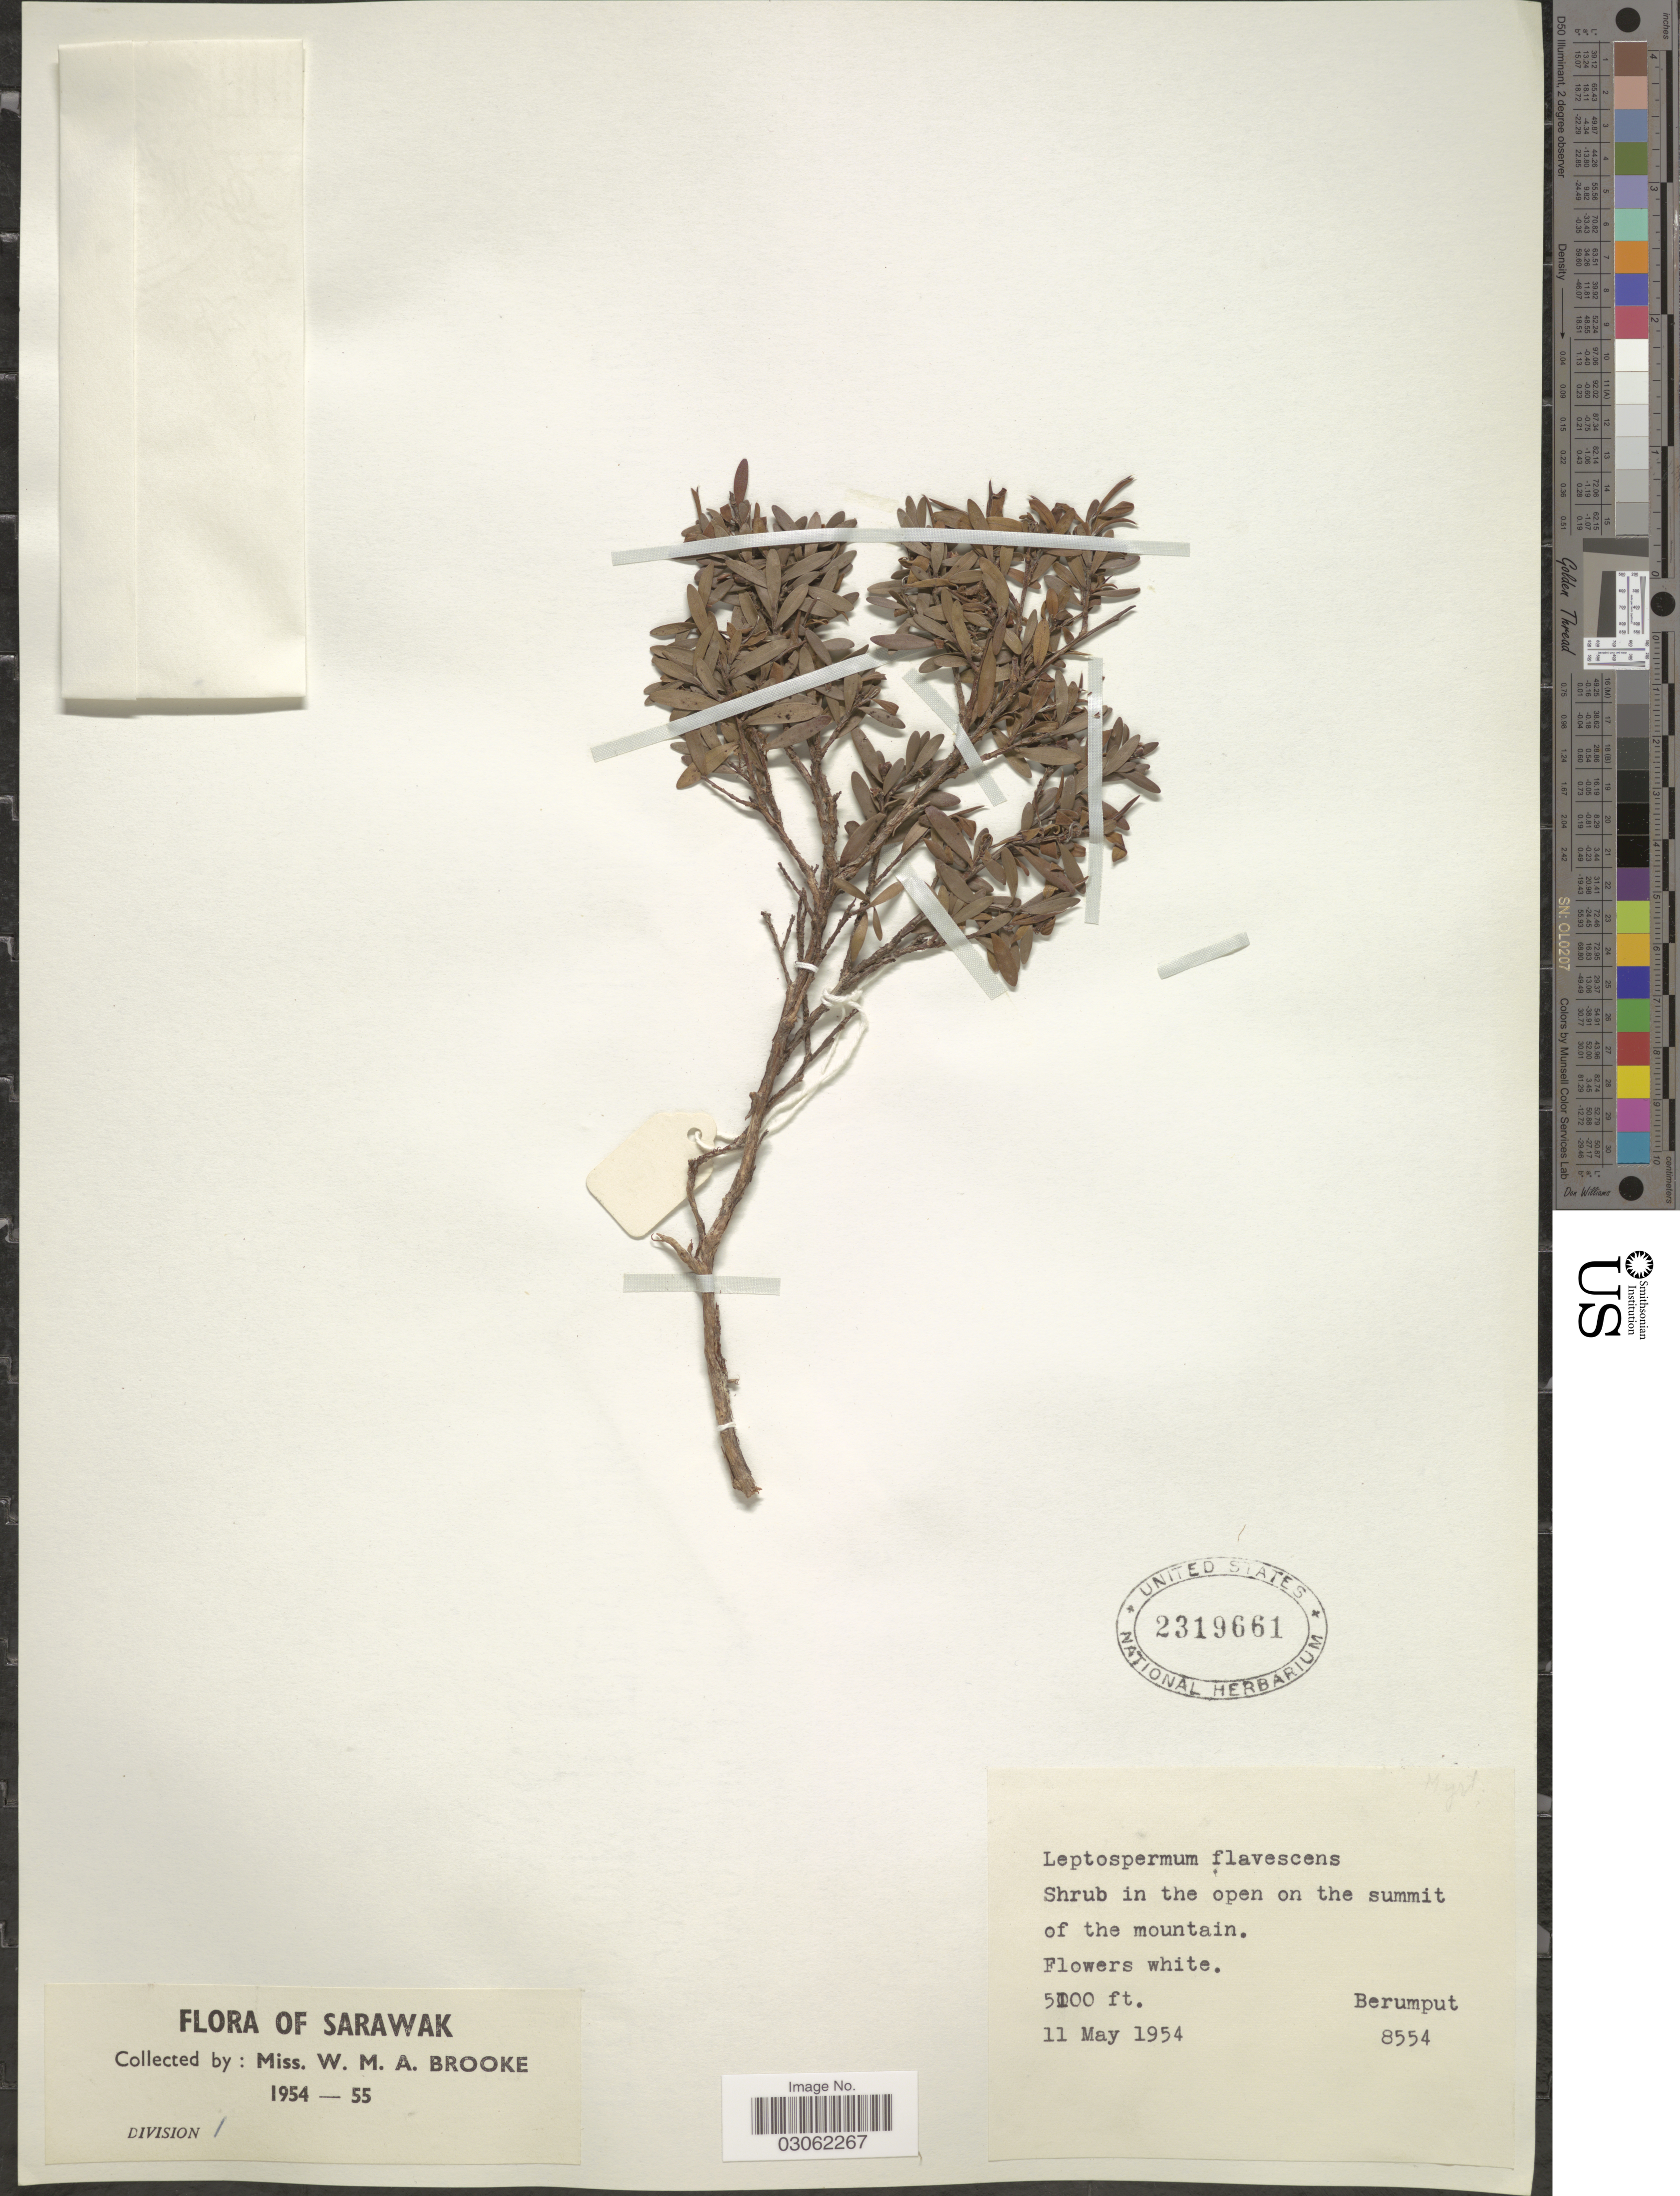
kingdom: Plantae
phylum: Tracheophyta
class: Magnoliopsida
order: Myrtales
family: Myrtaceae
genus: Leptospermum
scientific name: Leptospermum javanicum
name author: Blume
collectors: W. Brooke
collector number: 8554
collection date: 1954-05-11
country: Malaysia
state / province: Sarawak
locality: Shrub in the open on the summit of the mountain. Berumput.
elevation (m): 1554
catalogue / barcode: US 2319661